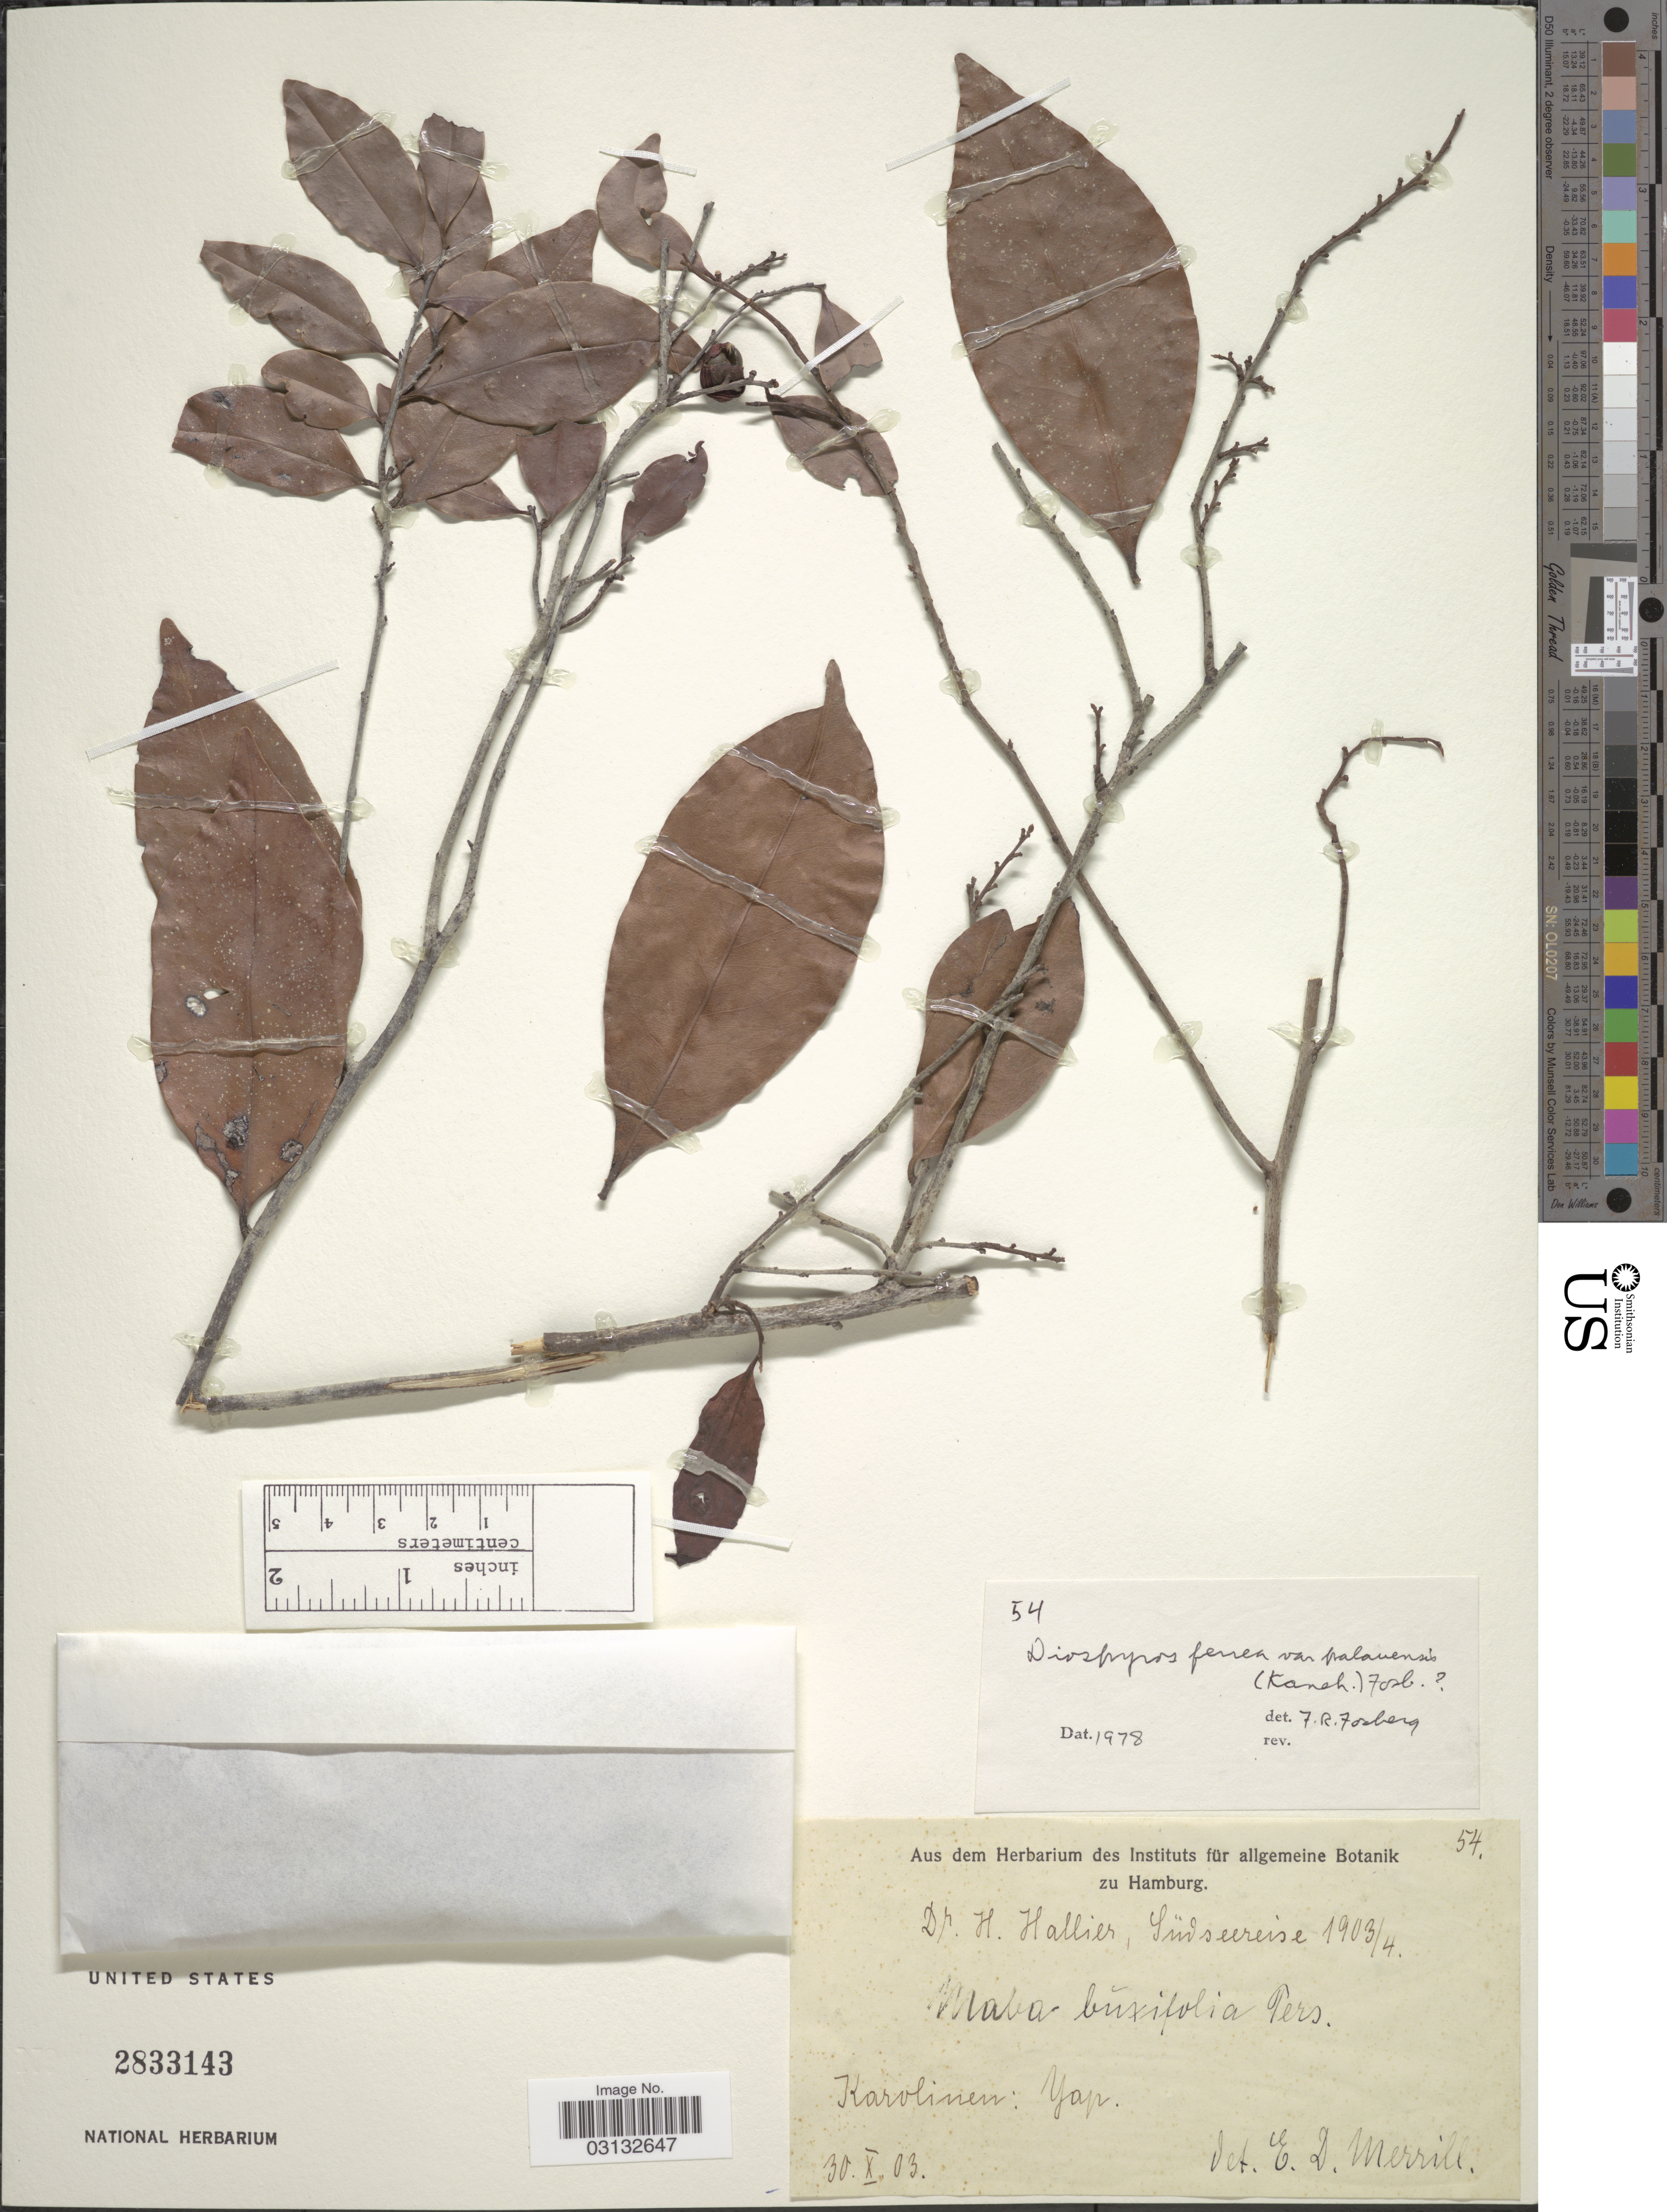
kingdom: Plantae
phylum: Tracheophyta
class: Magnoliopsida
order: Ericales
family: Ebenaceae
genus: Diospyros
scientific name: Diospyros elliptica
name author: P.S. Green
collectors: H. G. Hallier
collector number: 54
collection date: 1903-10-30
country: Micronesia, Federated States of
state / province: Yap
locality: Karolinen.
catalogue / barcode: US 2833143